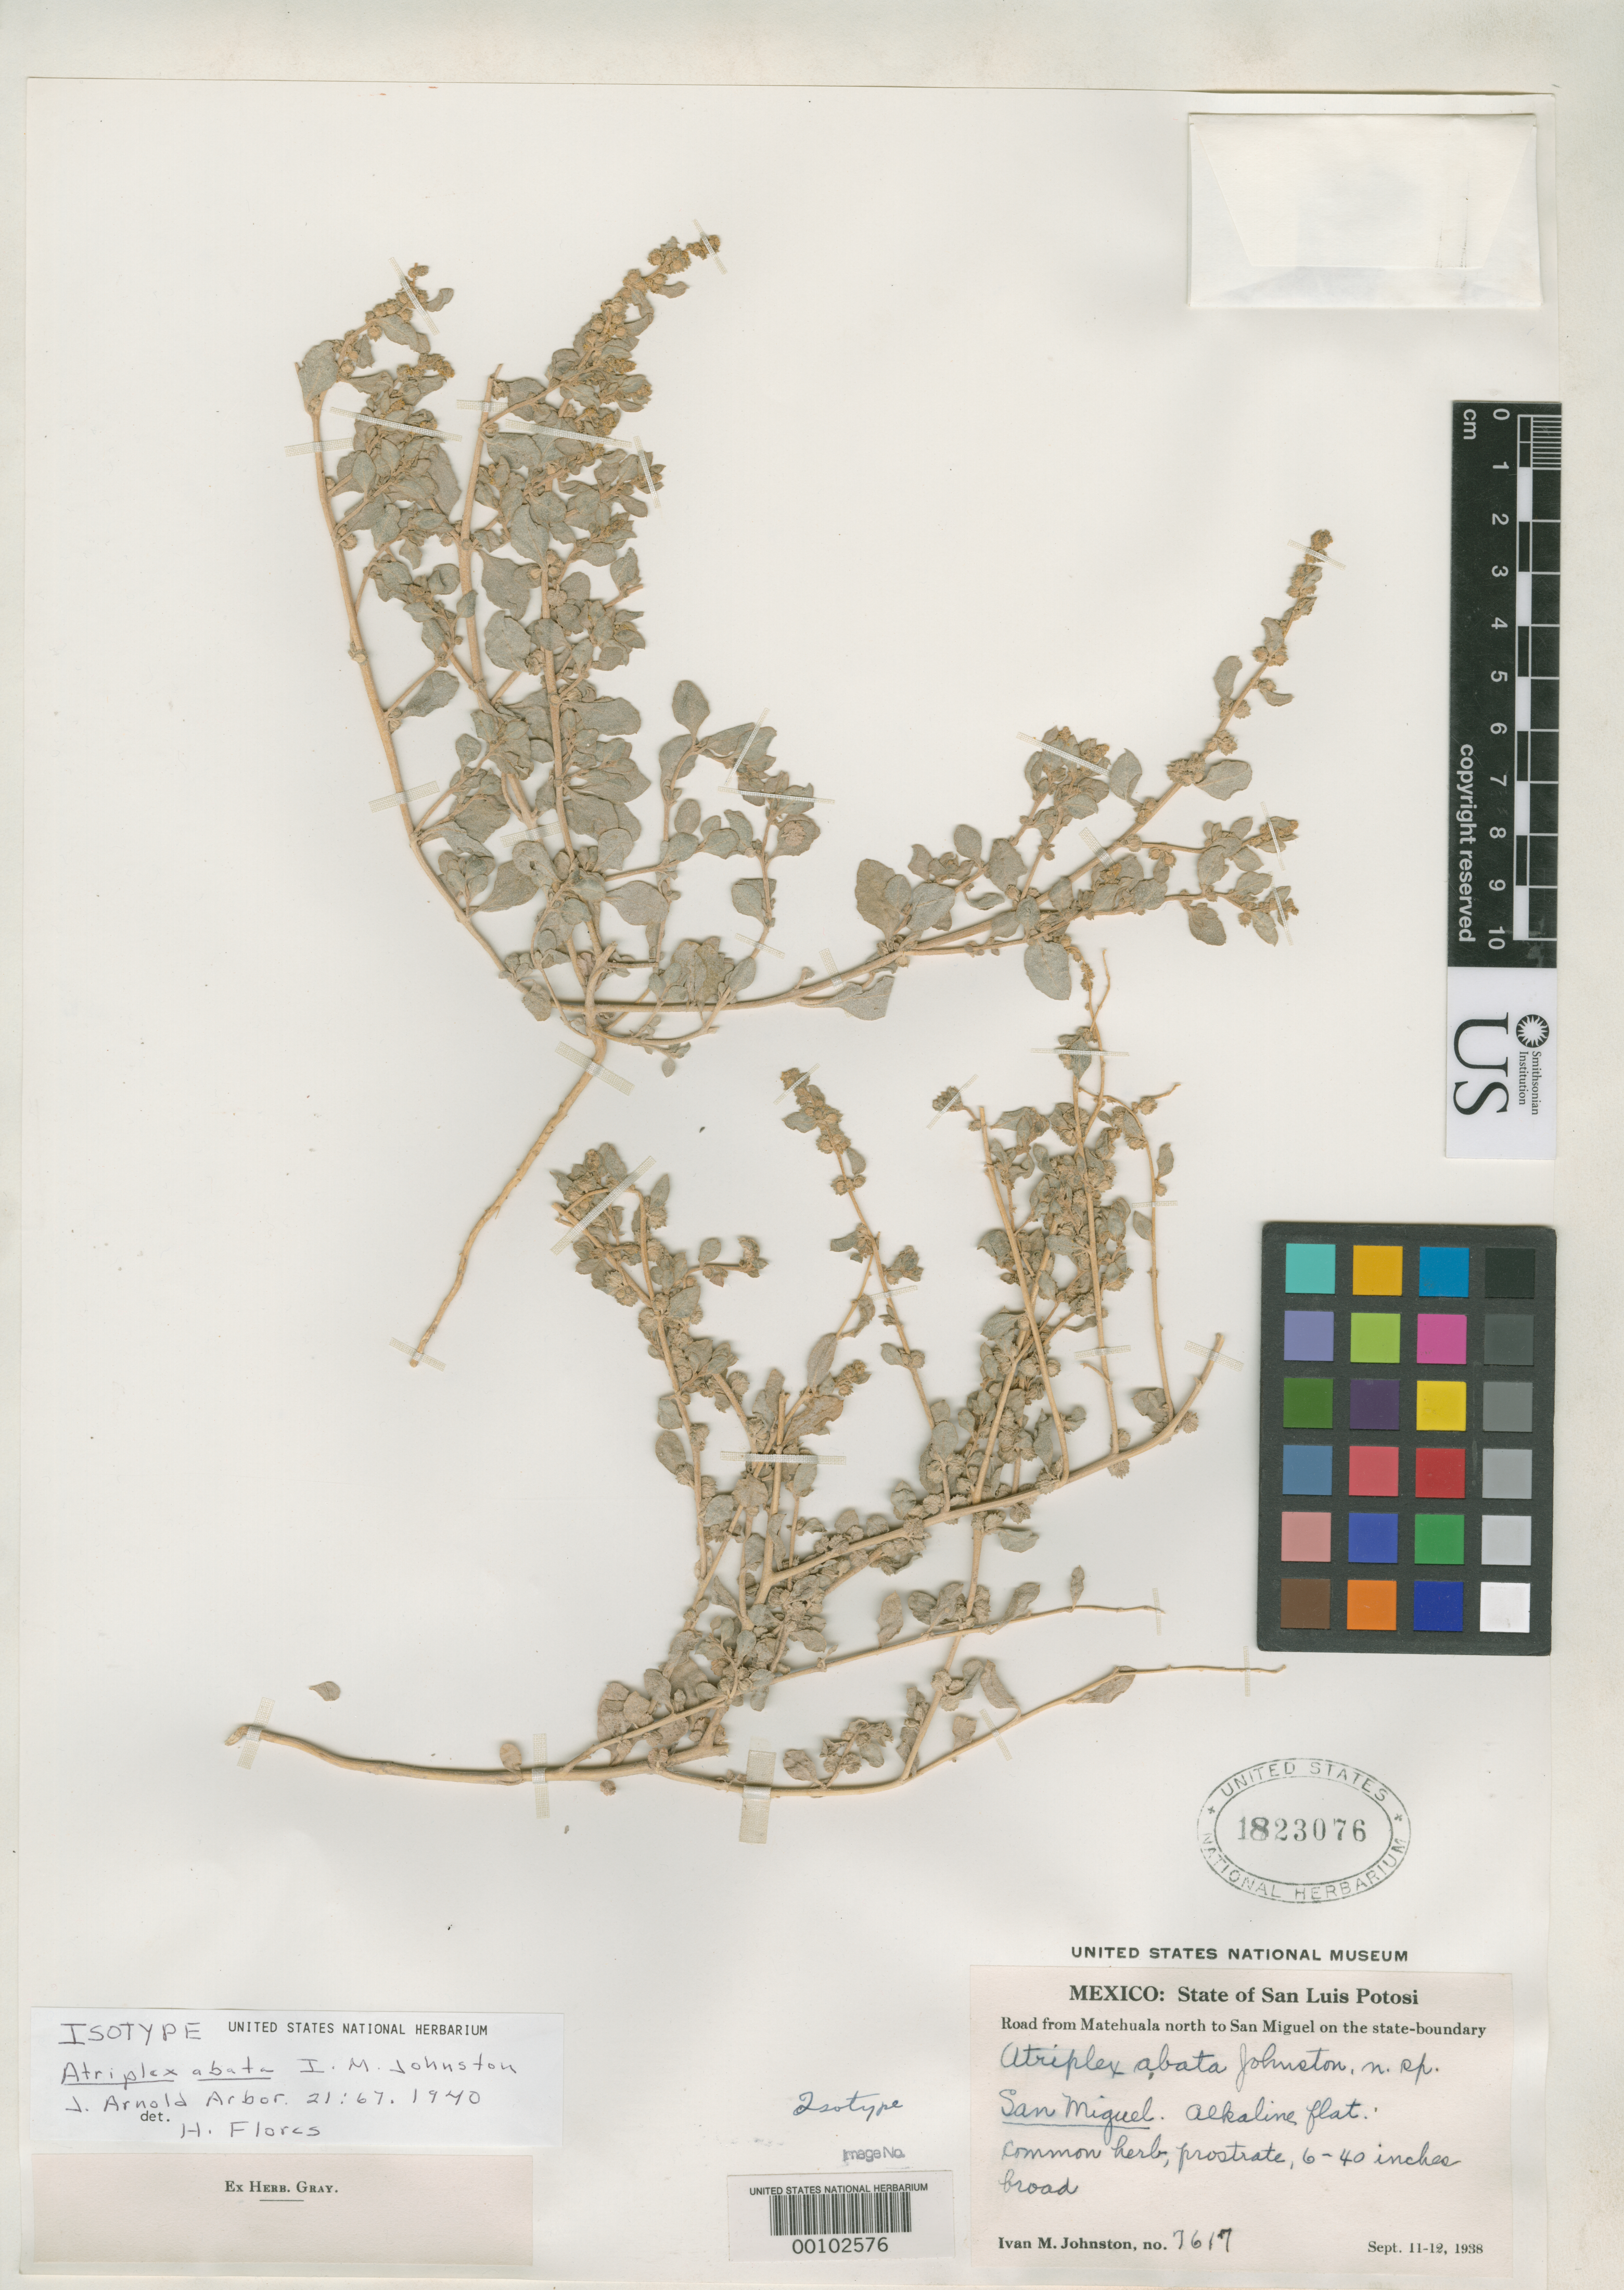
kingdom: Plantae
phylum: Tracheophyta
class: Magnoliopsida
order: Caryophyllales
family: Amaranthaceae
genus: Atriplex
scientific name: Atriplex abata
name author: I.M. Johnst.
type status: Isotype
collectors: I.M. Johnston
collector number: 7617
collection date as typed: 11 Sep 1938 to 12 Sep 1938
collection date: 1938-09-11/1938-09-12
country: Mexico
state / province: San Luis Potosi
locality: San Miguel, road from Matehuala N to San Miguel on state boundary.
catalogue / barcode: US 1823076